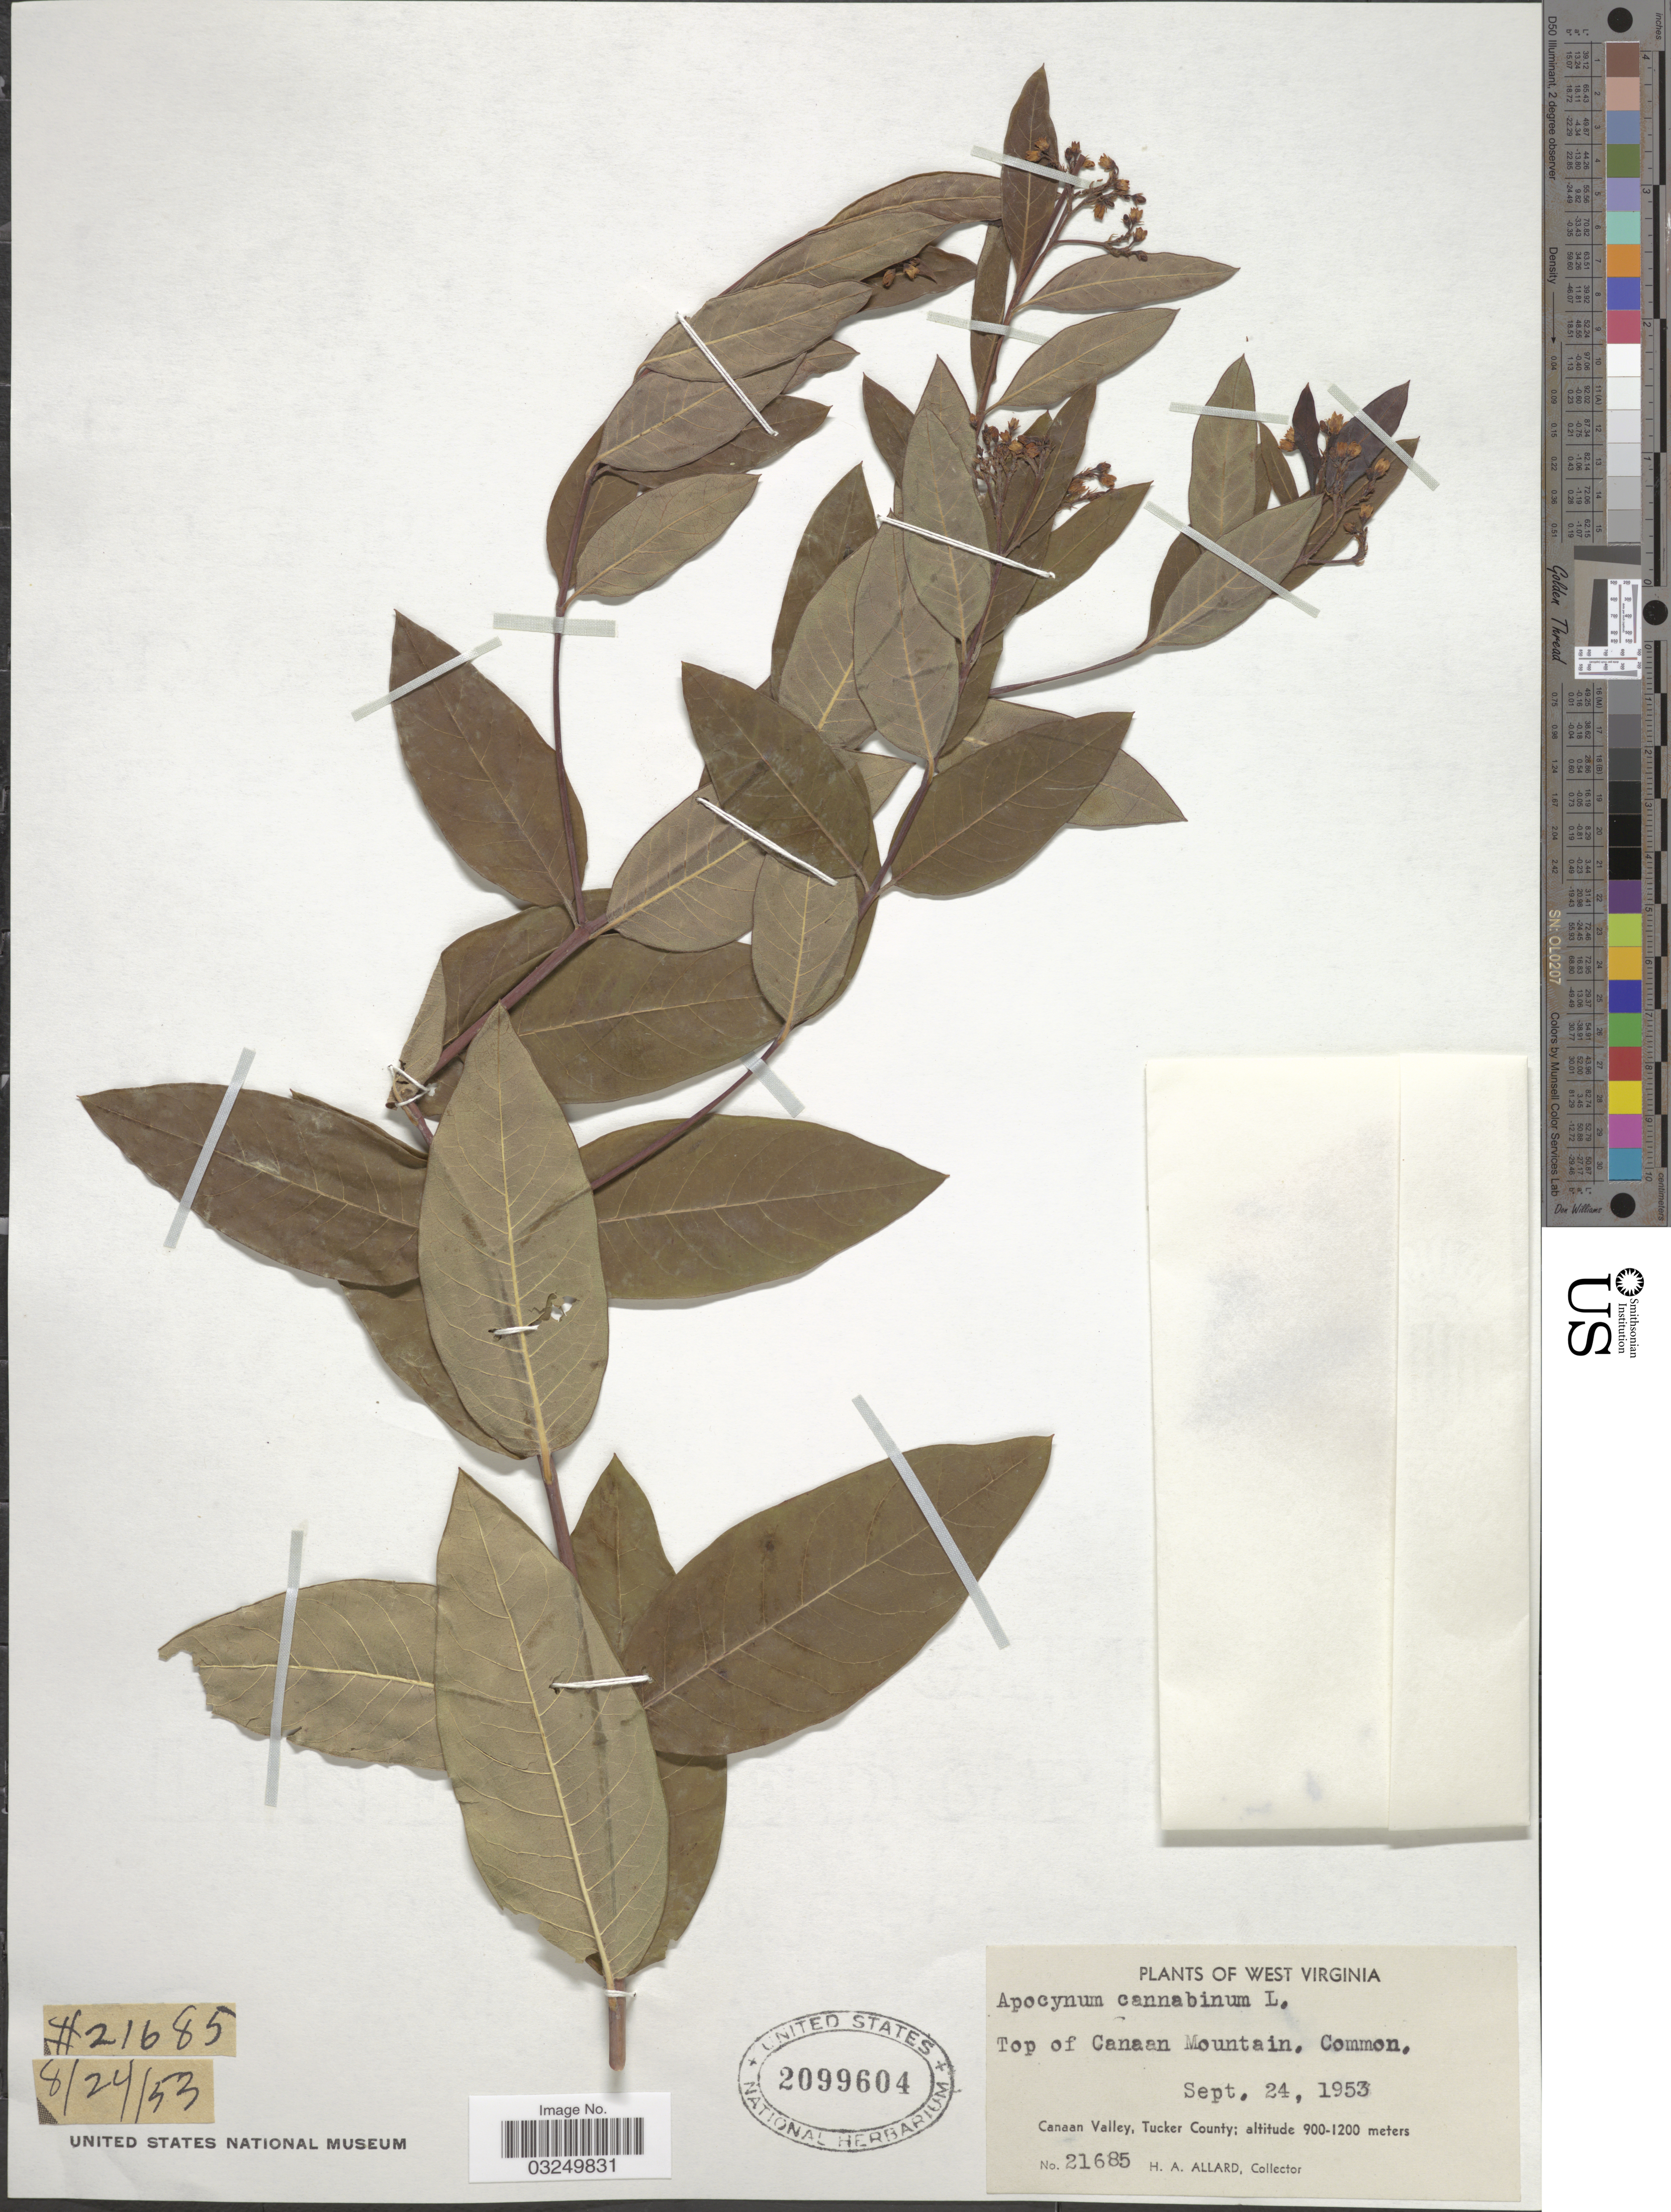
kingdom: Plantae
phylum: Tracheophyta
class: Magnoliopsida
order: Gentianales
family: Apocynaceae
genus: Apocynum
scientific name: Apocynum cannabinum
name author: L.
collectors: H. A. Allard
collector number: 21685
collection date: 1953-09-24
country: United States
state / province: West Virginia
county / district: Tucker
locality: Top of Canaan Mountain, Canaan Valley, Tucker County.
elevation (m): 900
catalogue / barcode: US 2099604